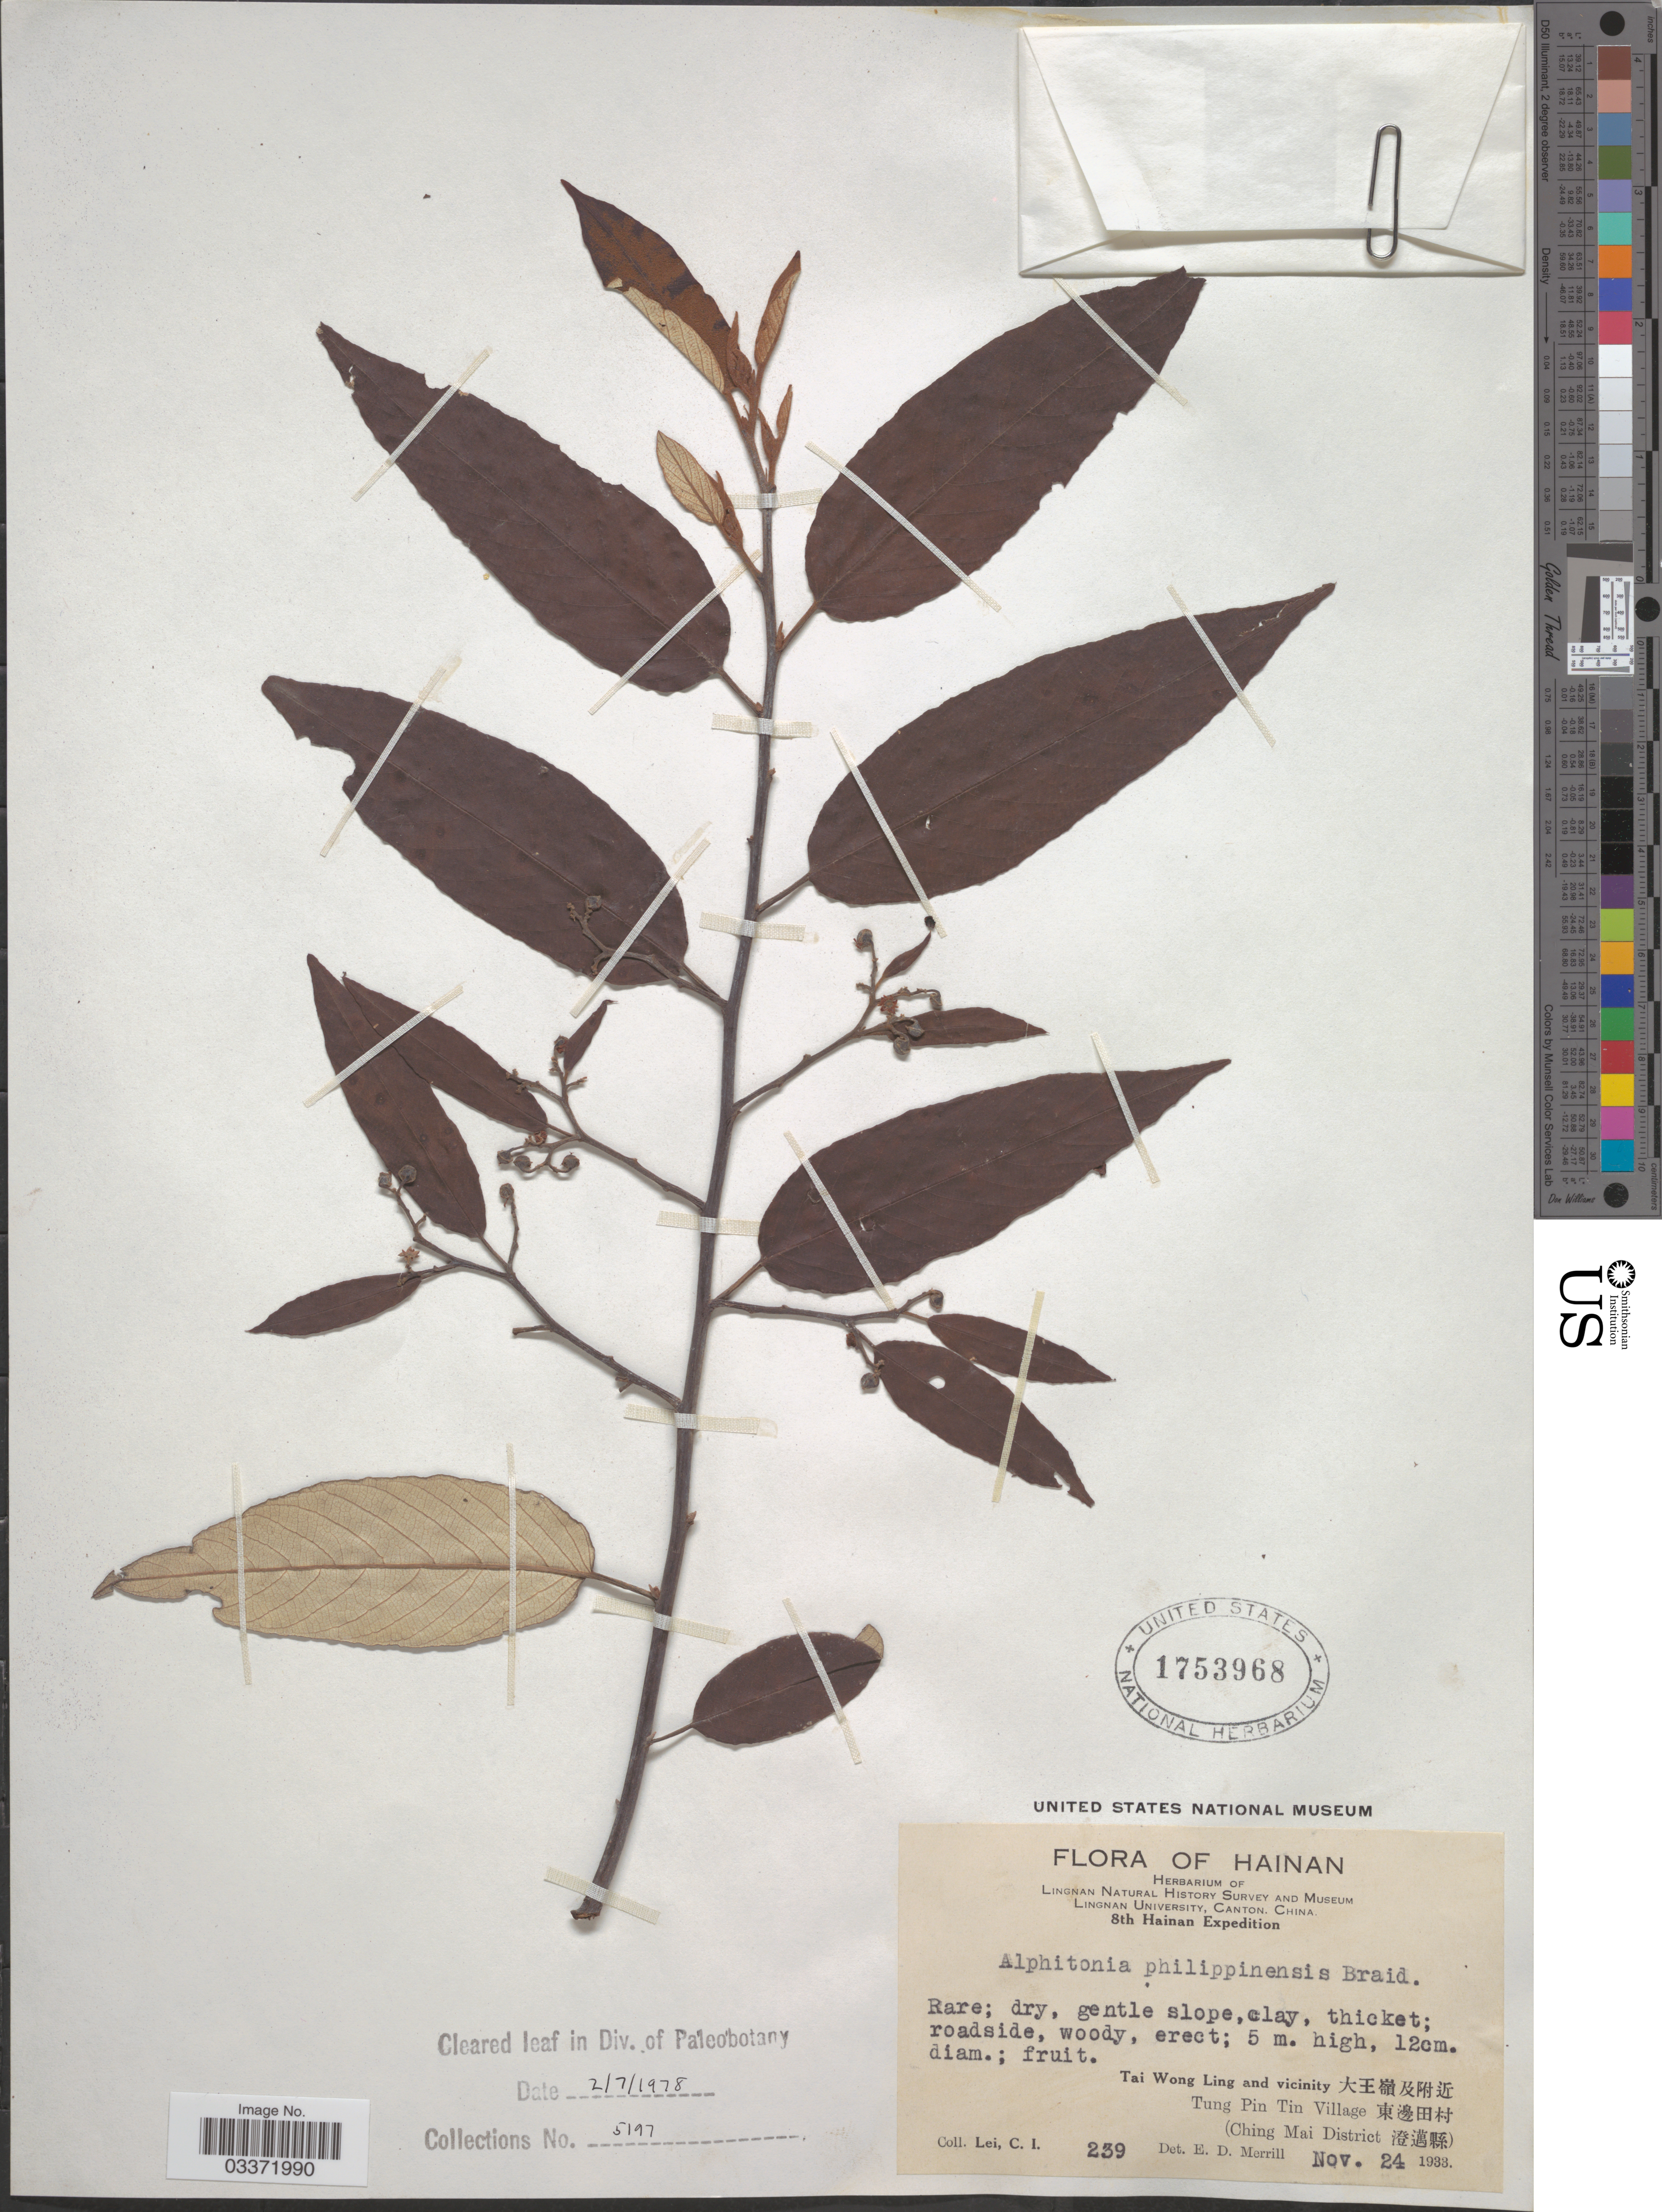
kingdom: Plantae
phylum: Tracheophyta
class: Magnoliopsida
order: Rosales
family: Rhamnaceae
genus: Alphitonia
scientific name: Alphitonia philippinensis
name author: Braid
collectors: C. I. Lei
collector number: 239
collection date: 1933-11-24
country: China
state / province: Hainan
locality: Tai Wong Ling and vicinity. Tung Pin Tin Village. (Ching Mai District.)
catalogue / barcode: US 1753968